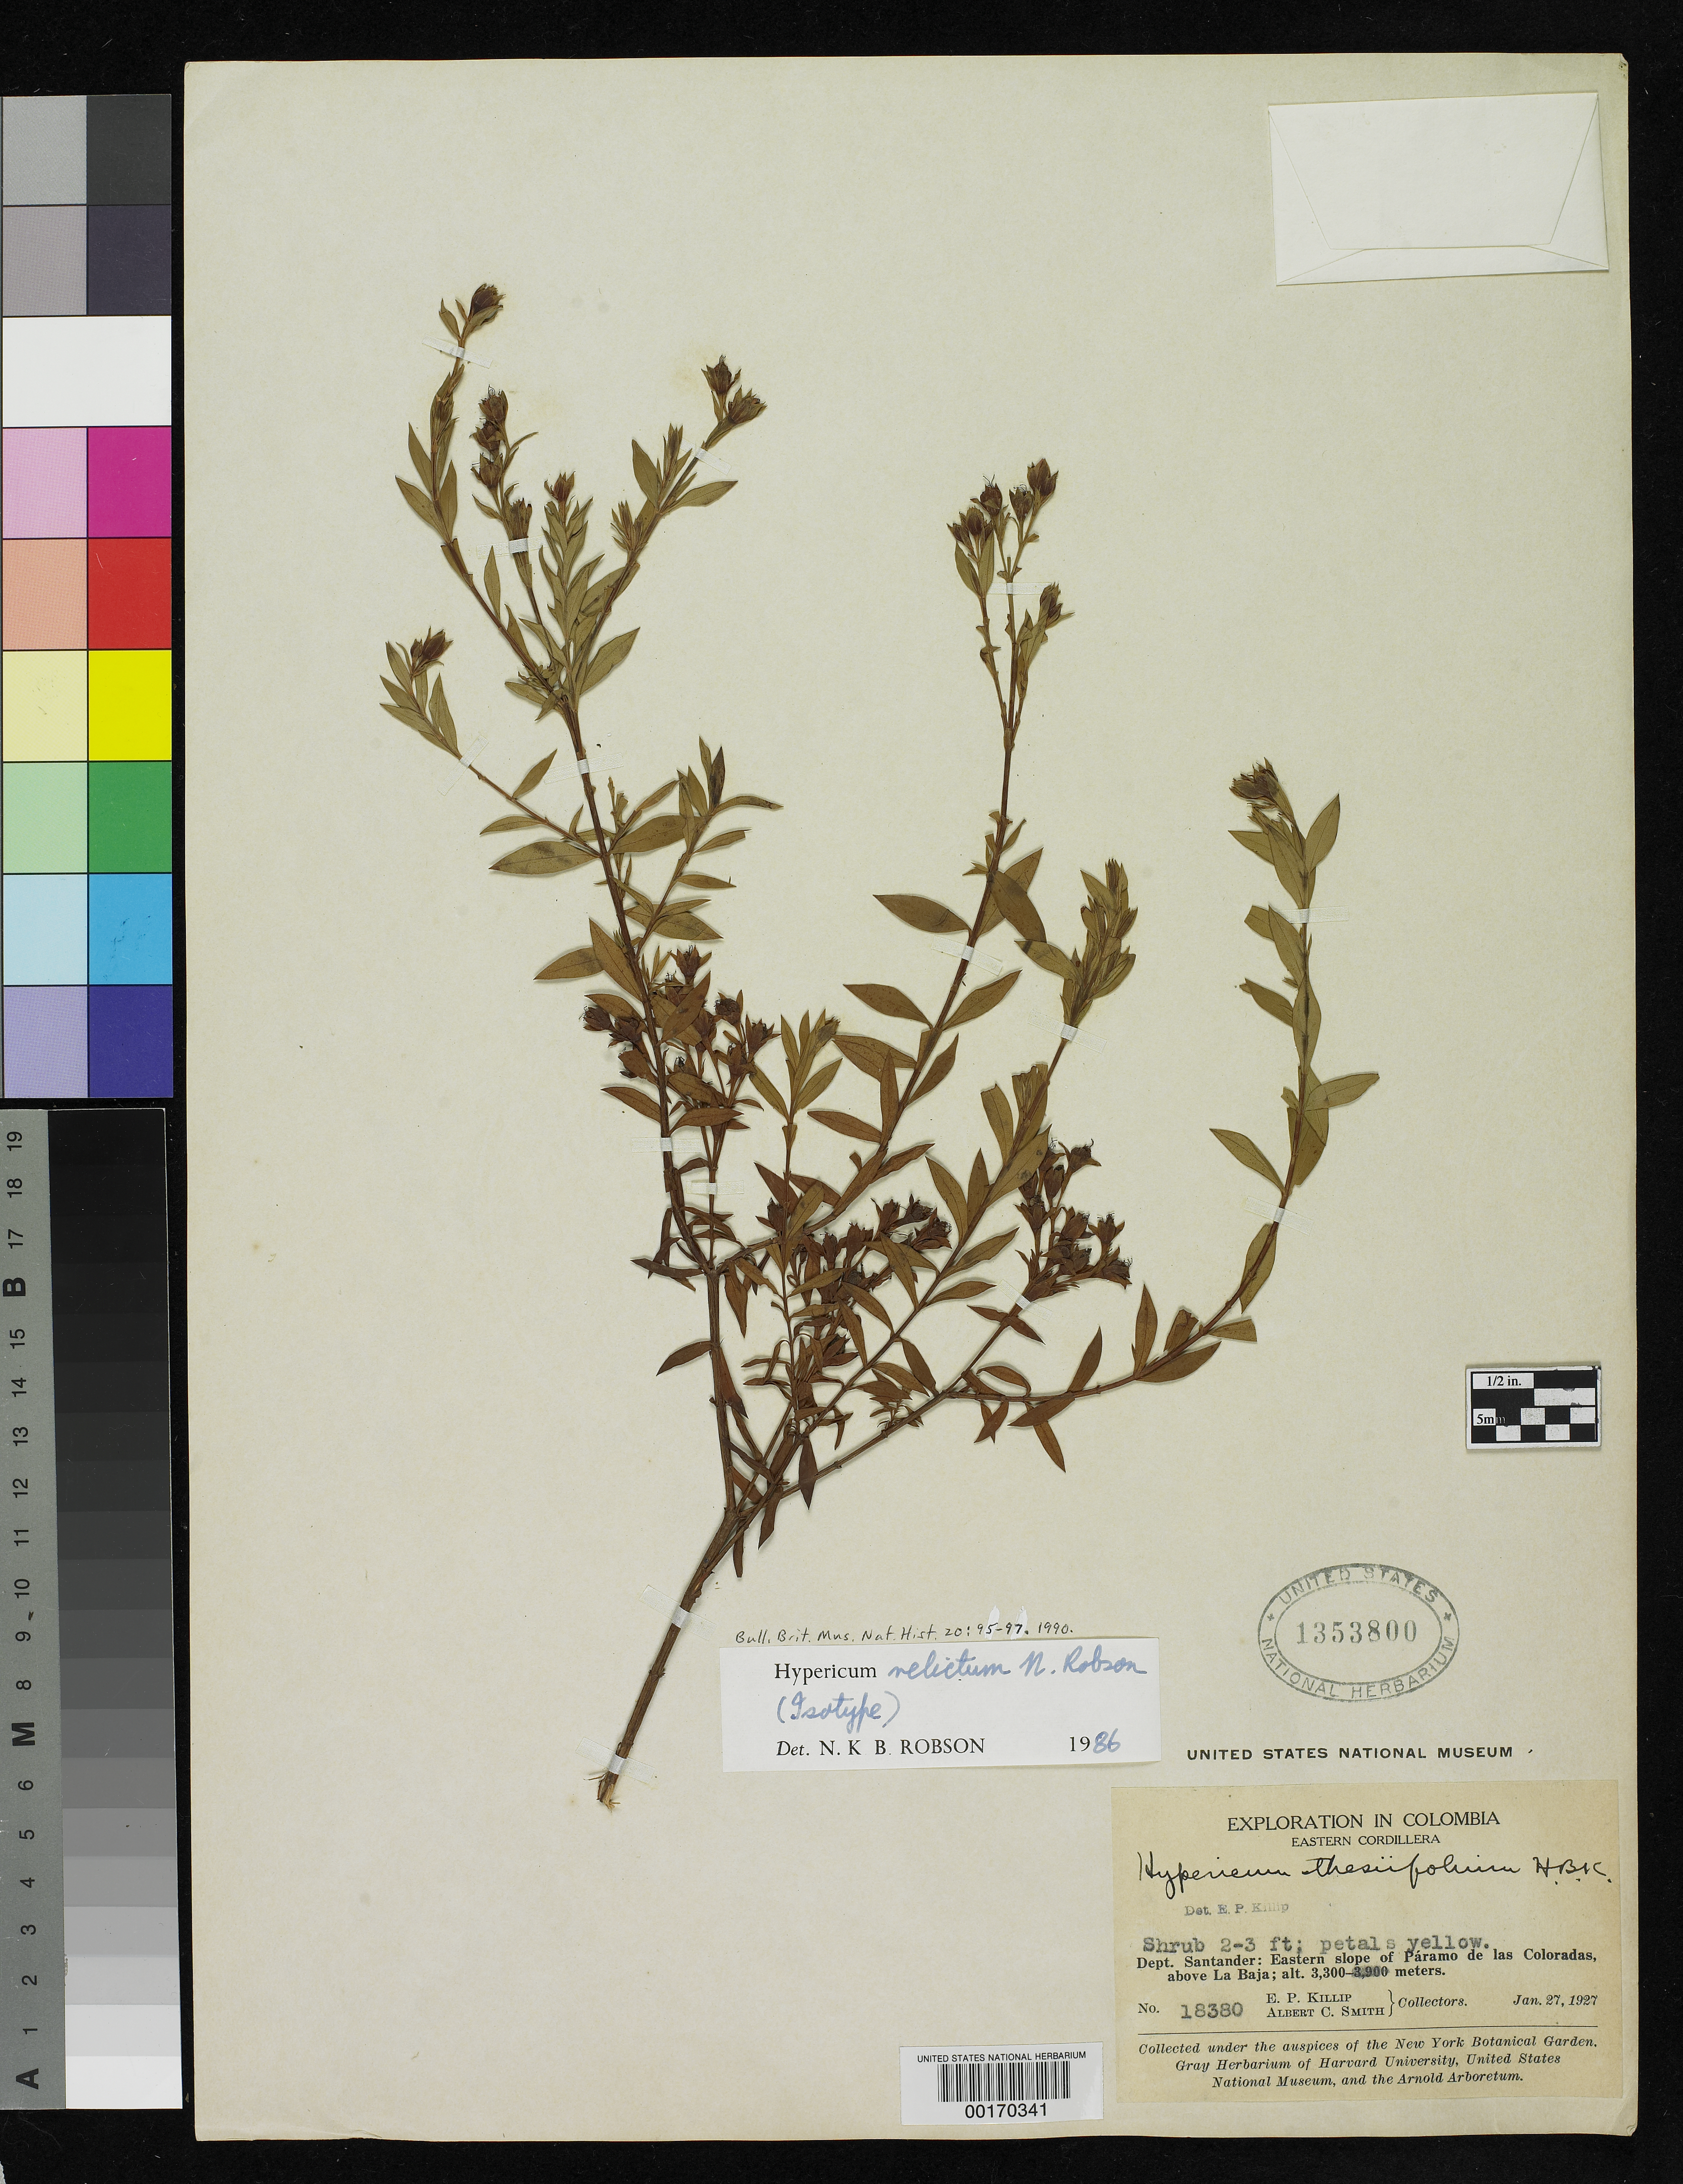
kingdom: Plantae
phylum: Tracheophyta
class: Magnoliopsida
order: Malpighiales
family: Hypericaceae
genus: Hypericum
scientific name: Hypericum relictum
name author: N. Robson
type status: Isotype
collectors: E. P. Killip & A. C. Smith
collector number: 18380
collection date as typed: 27 Jan 1927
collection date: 1927-01-27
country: Colombia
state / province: Santander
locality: Eastern Cordillera, eastern slope of Paramo dd las Coloradas, above La Baja.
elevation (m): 2700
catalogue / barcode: US 1353800